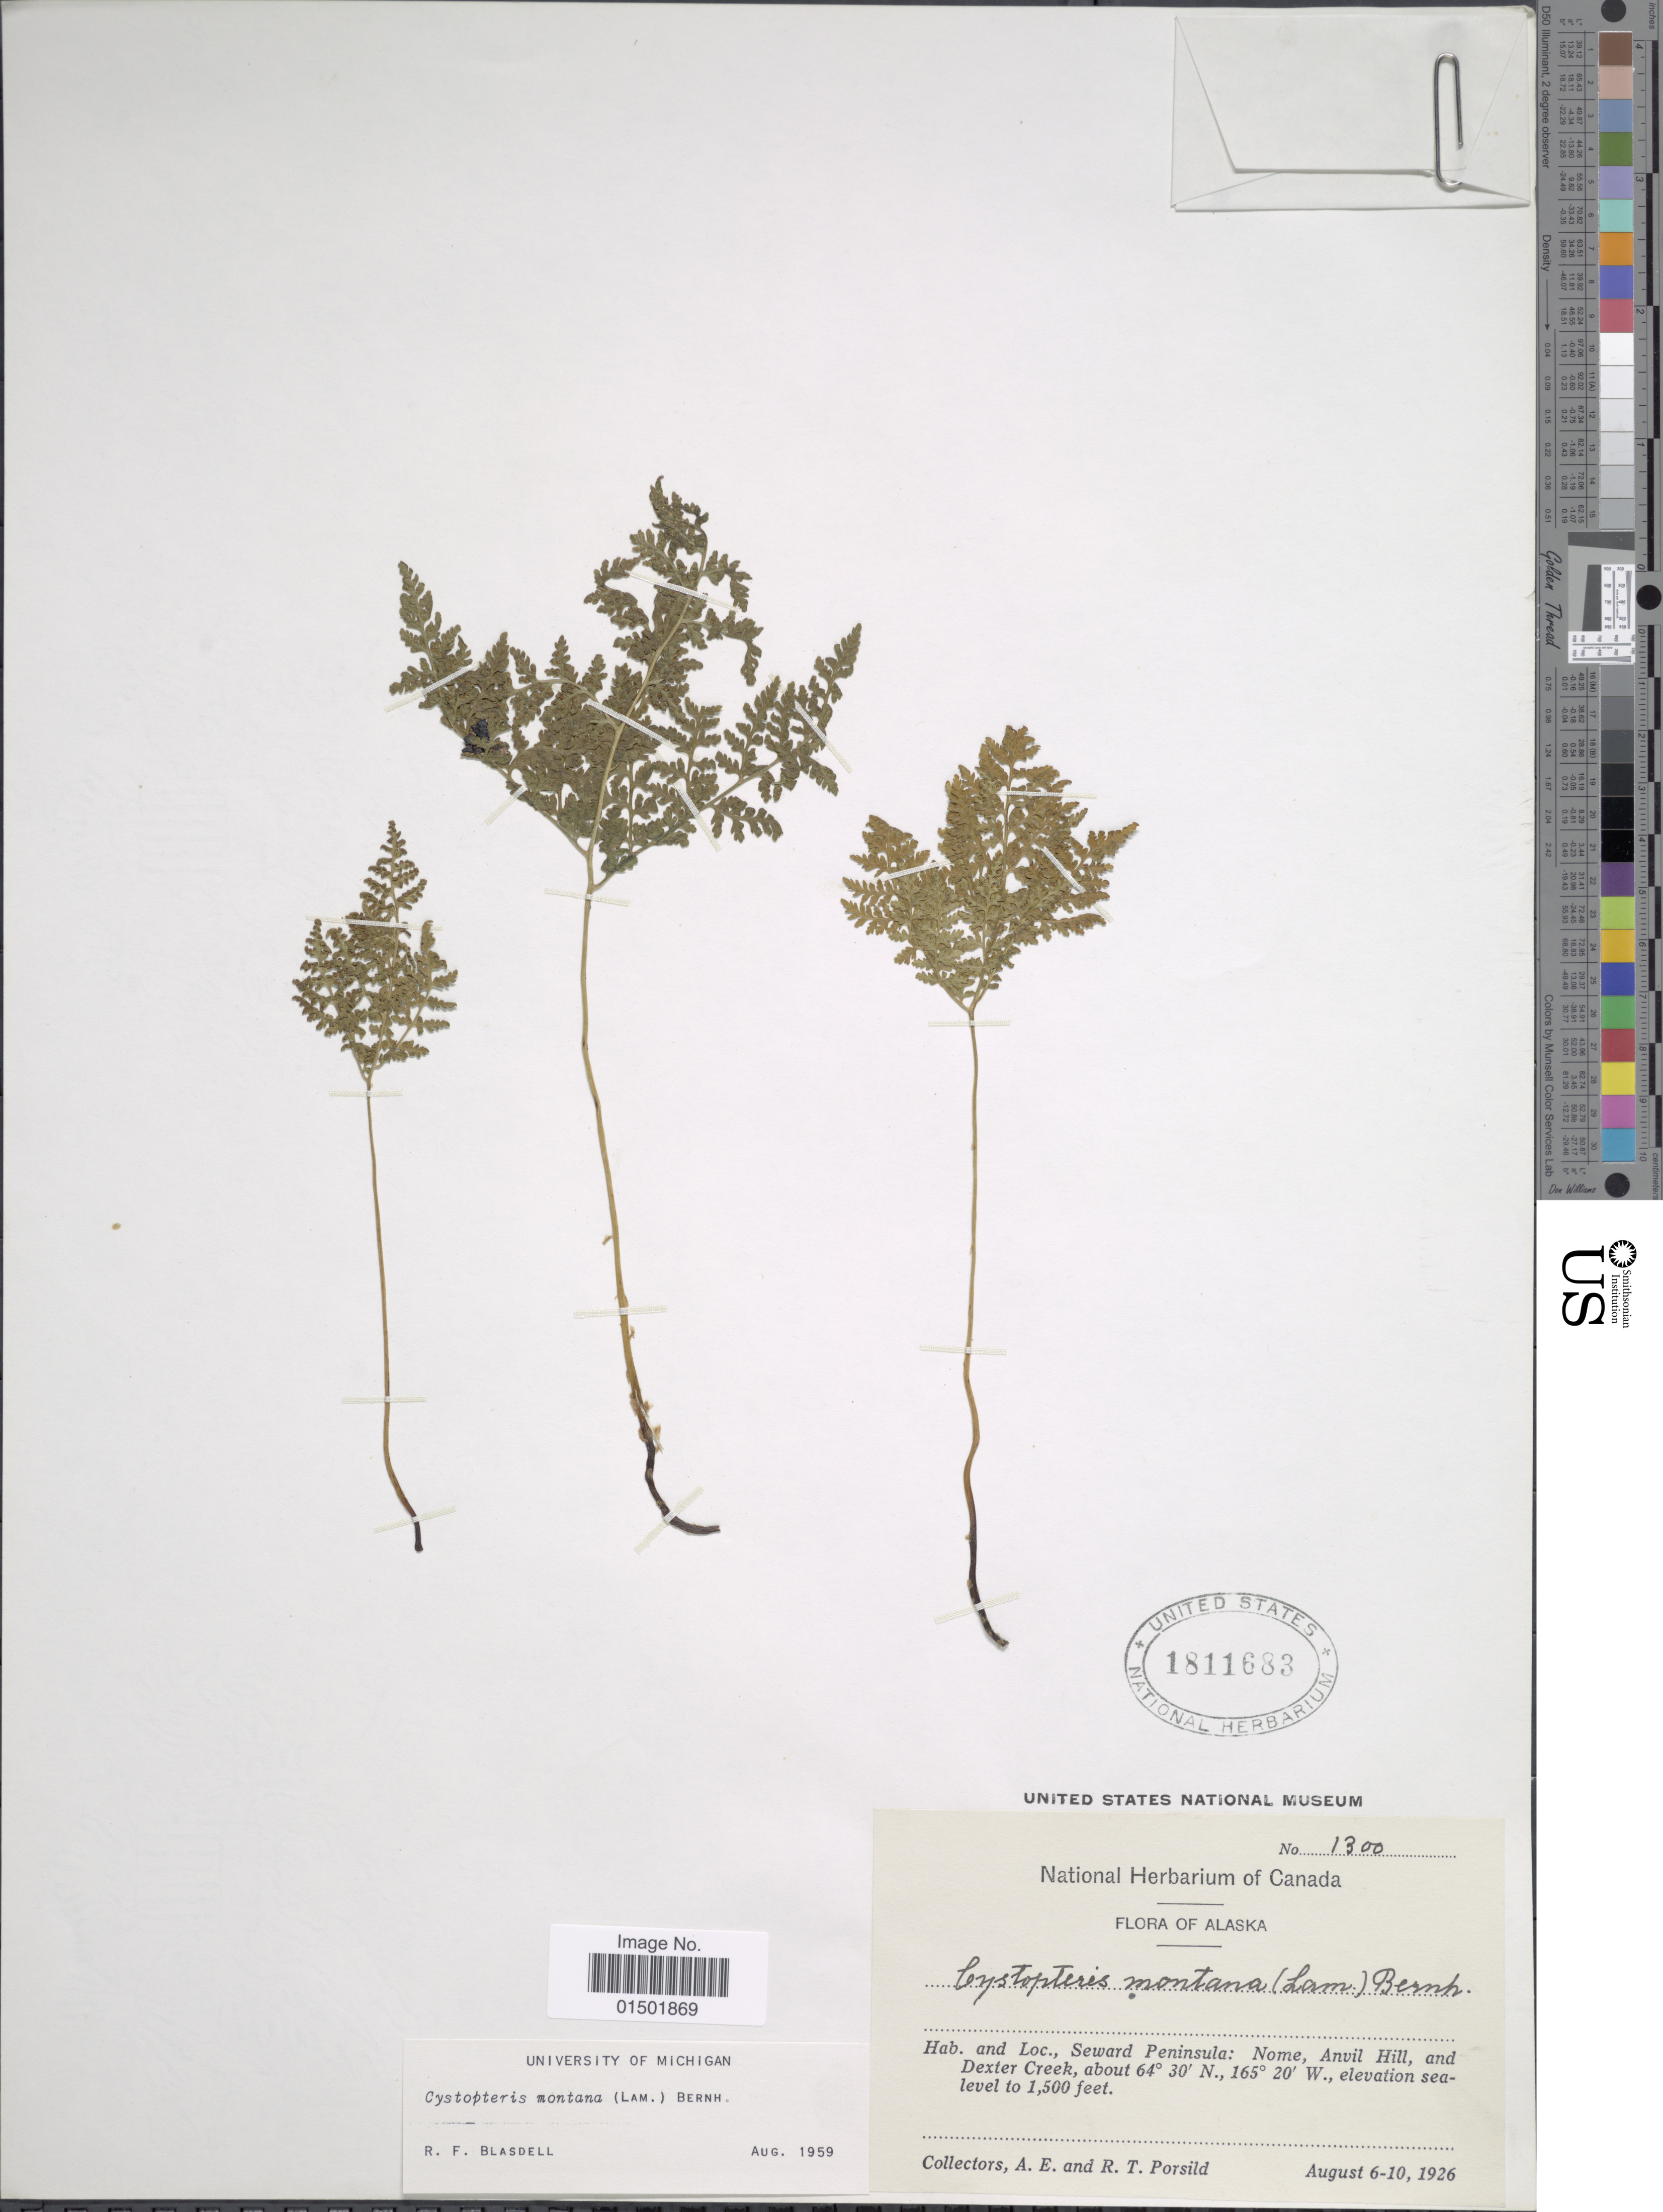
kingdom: Plantae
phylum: Tracheophyta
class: Polypodiopsida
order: Polypodiales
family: Cystopteridaceae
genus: Cystopteris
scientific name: Cystopteris montana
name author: (Lam.) Desv.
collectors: A. E. Porsild & R. T. Porsild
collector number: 1300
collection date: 1926-08-06/1926-08-10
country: United States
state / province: Alaska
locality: Seward peninsula: Nome, Anvil Hill, and Dexter Creek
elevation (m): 457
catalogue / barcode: US 1811683